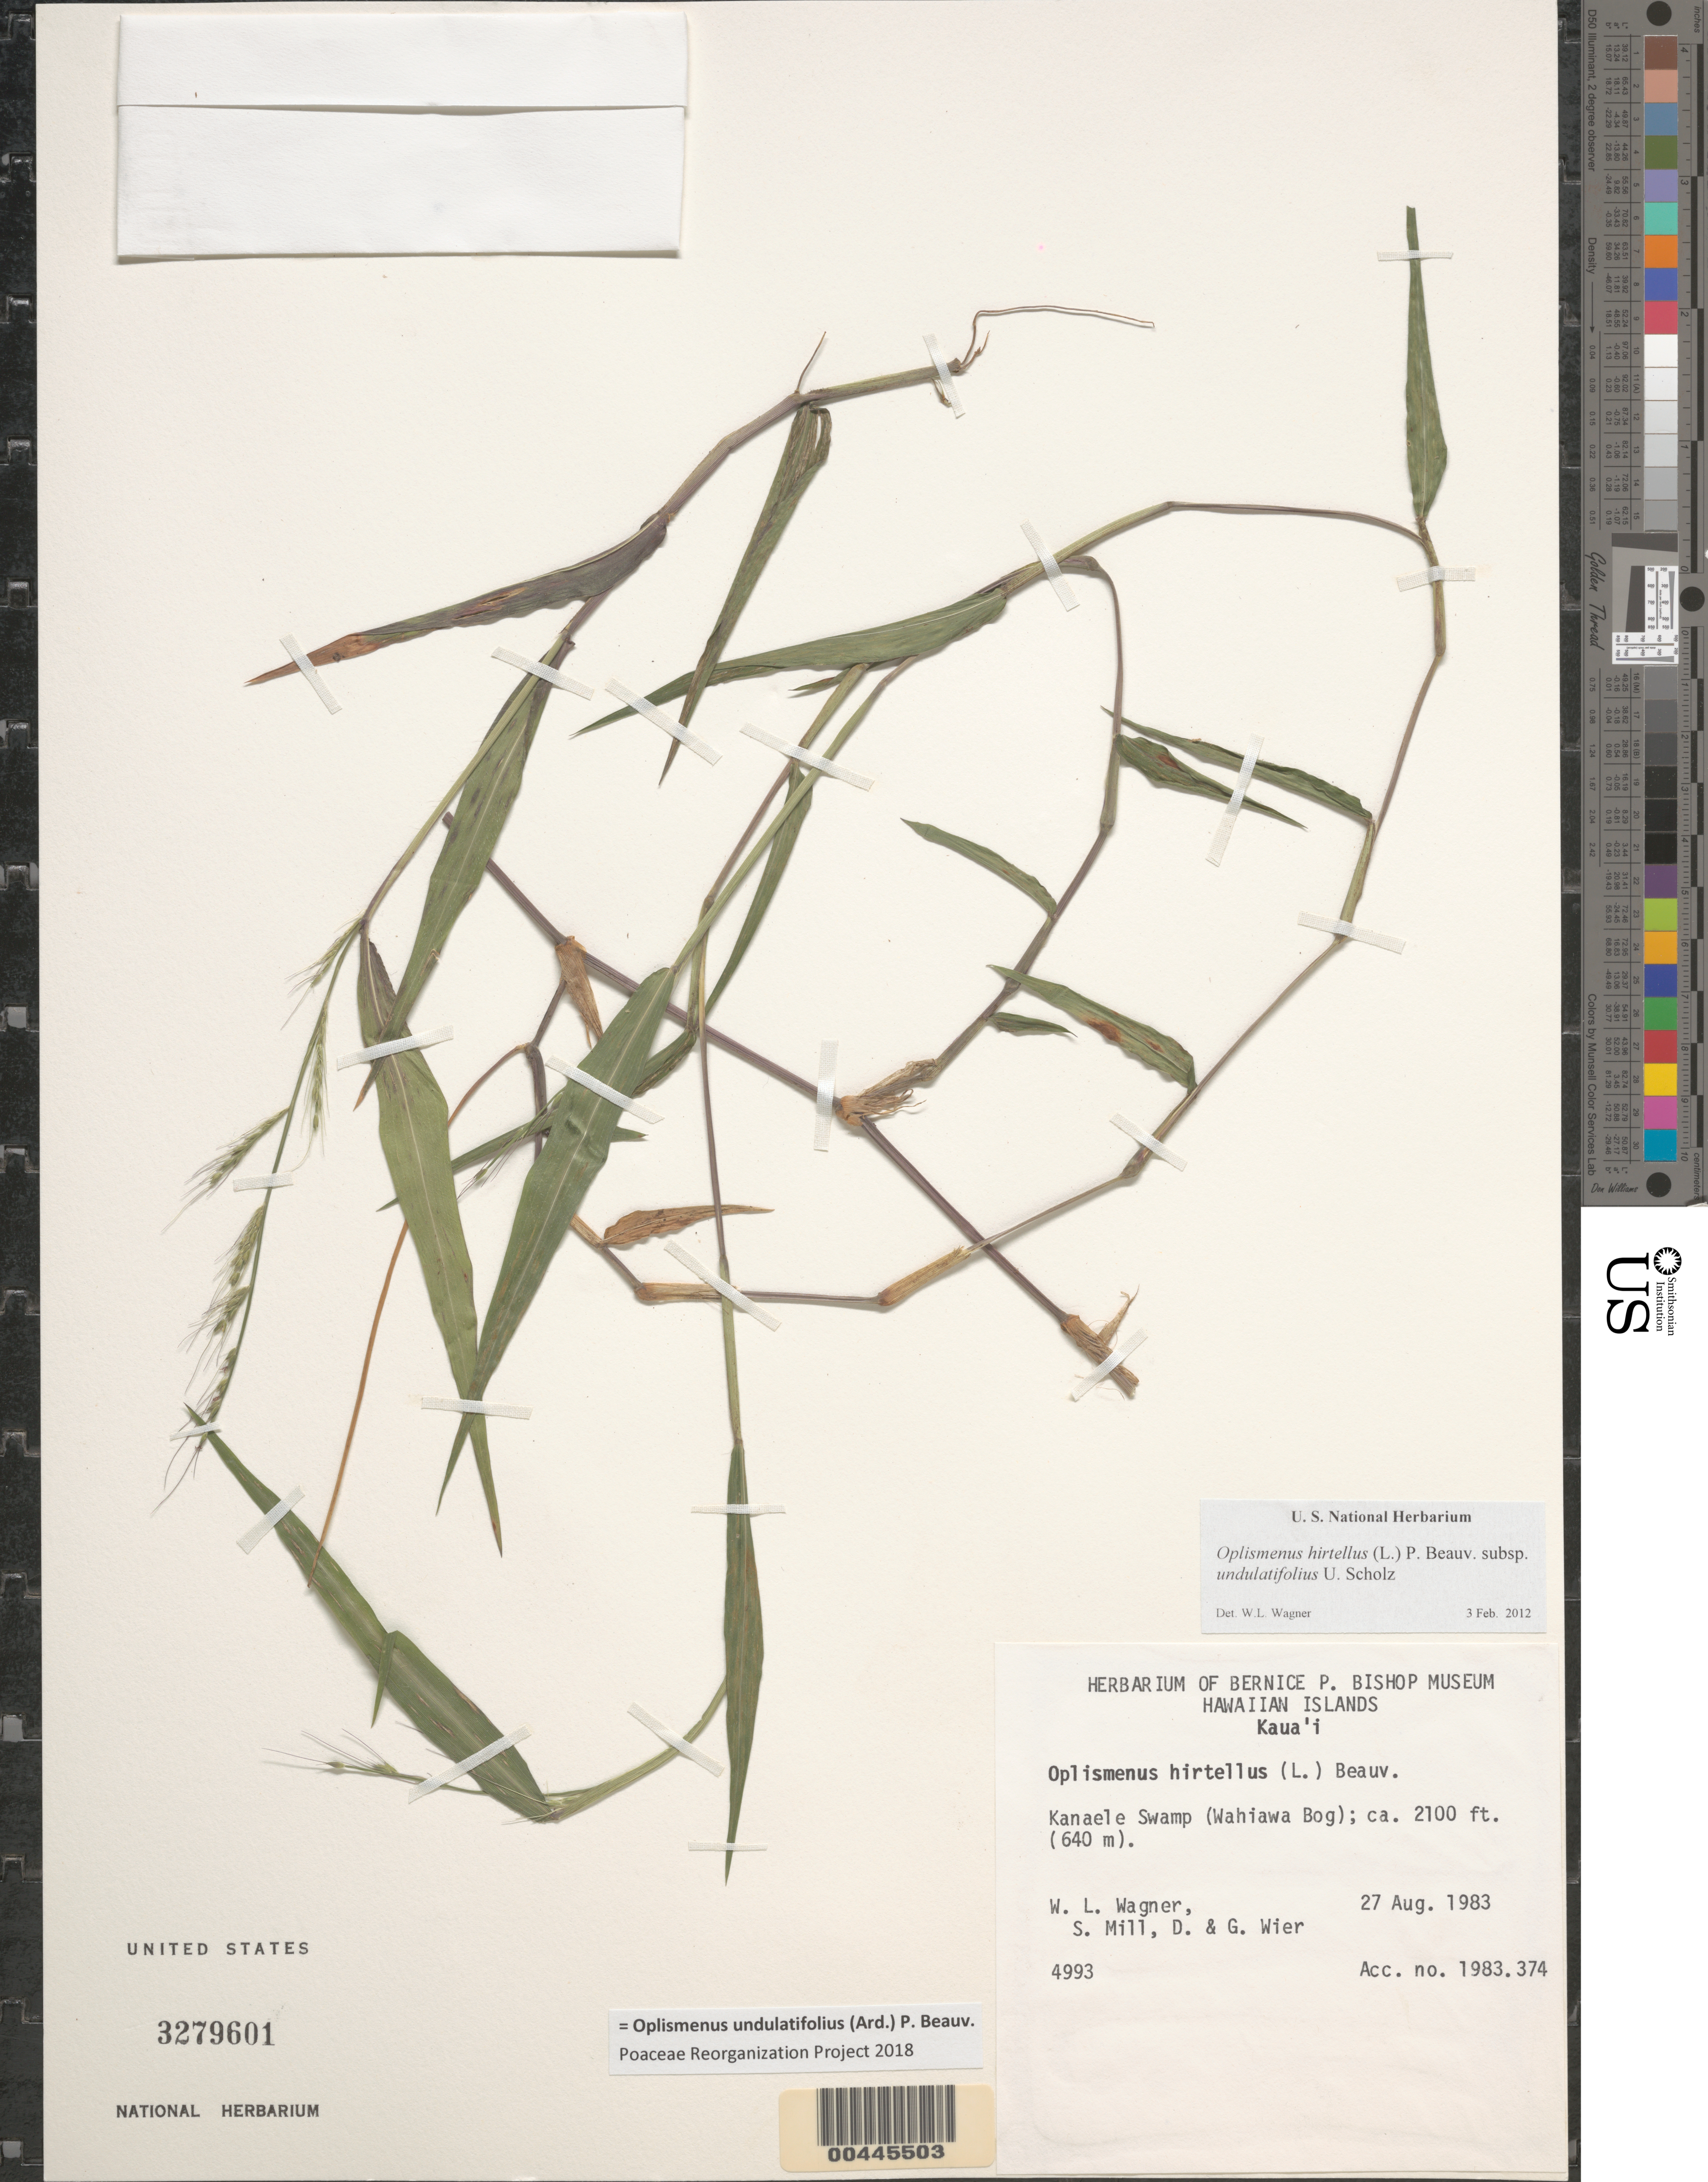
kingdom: Plantae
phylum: Tracheophyta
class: Liliopsida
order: Poales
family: Poaceae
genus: Oplismenus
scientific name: Oplismenus undulatifolius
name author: (Ard.) P. Beauv.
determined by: Poaceae Reorganization Project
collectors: W. L. Wagner, S. W. Miller, D. Wier & G. Wier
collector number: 4993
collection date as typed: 27 Aug 1983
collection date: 1983-08-27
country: United States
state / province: Hawaii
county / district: Kauai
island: Kaua'i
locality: Kanaele Swamp (Wahiawa Bog)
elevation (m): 640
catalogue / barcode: US 3279601